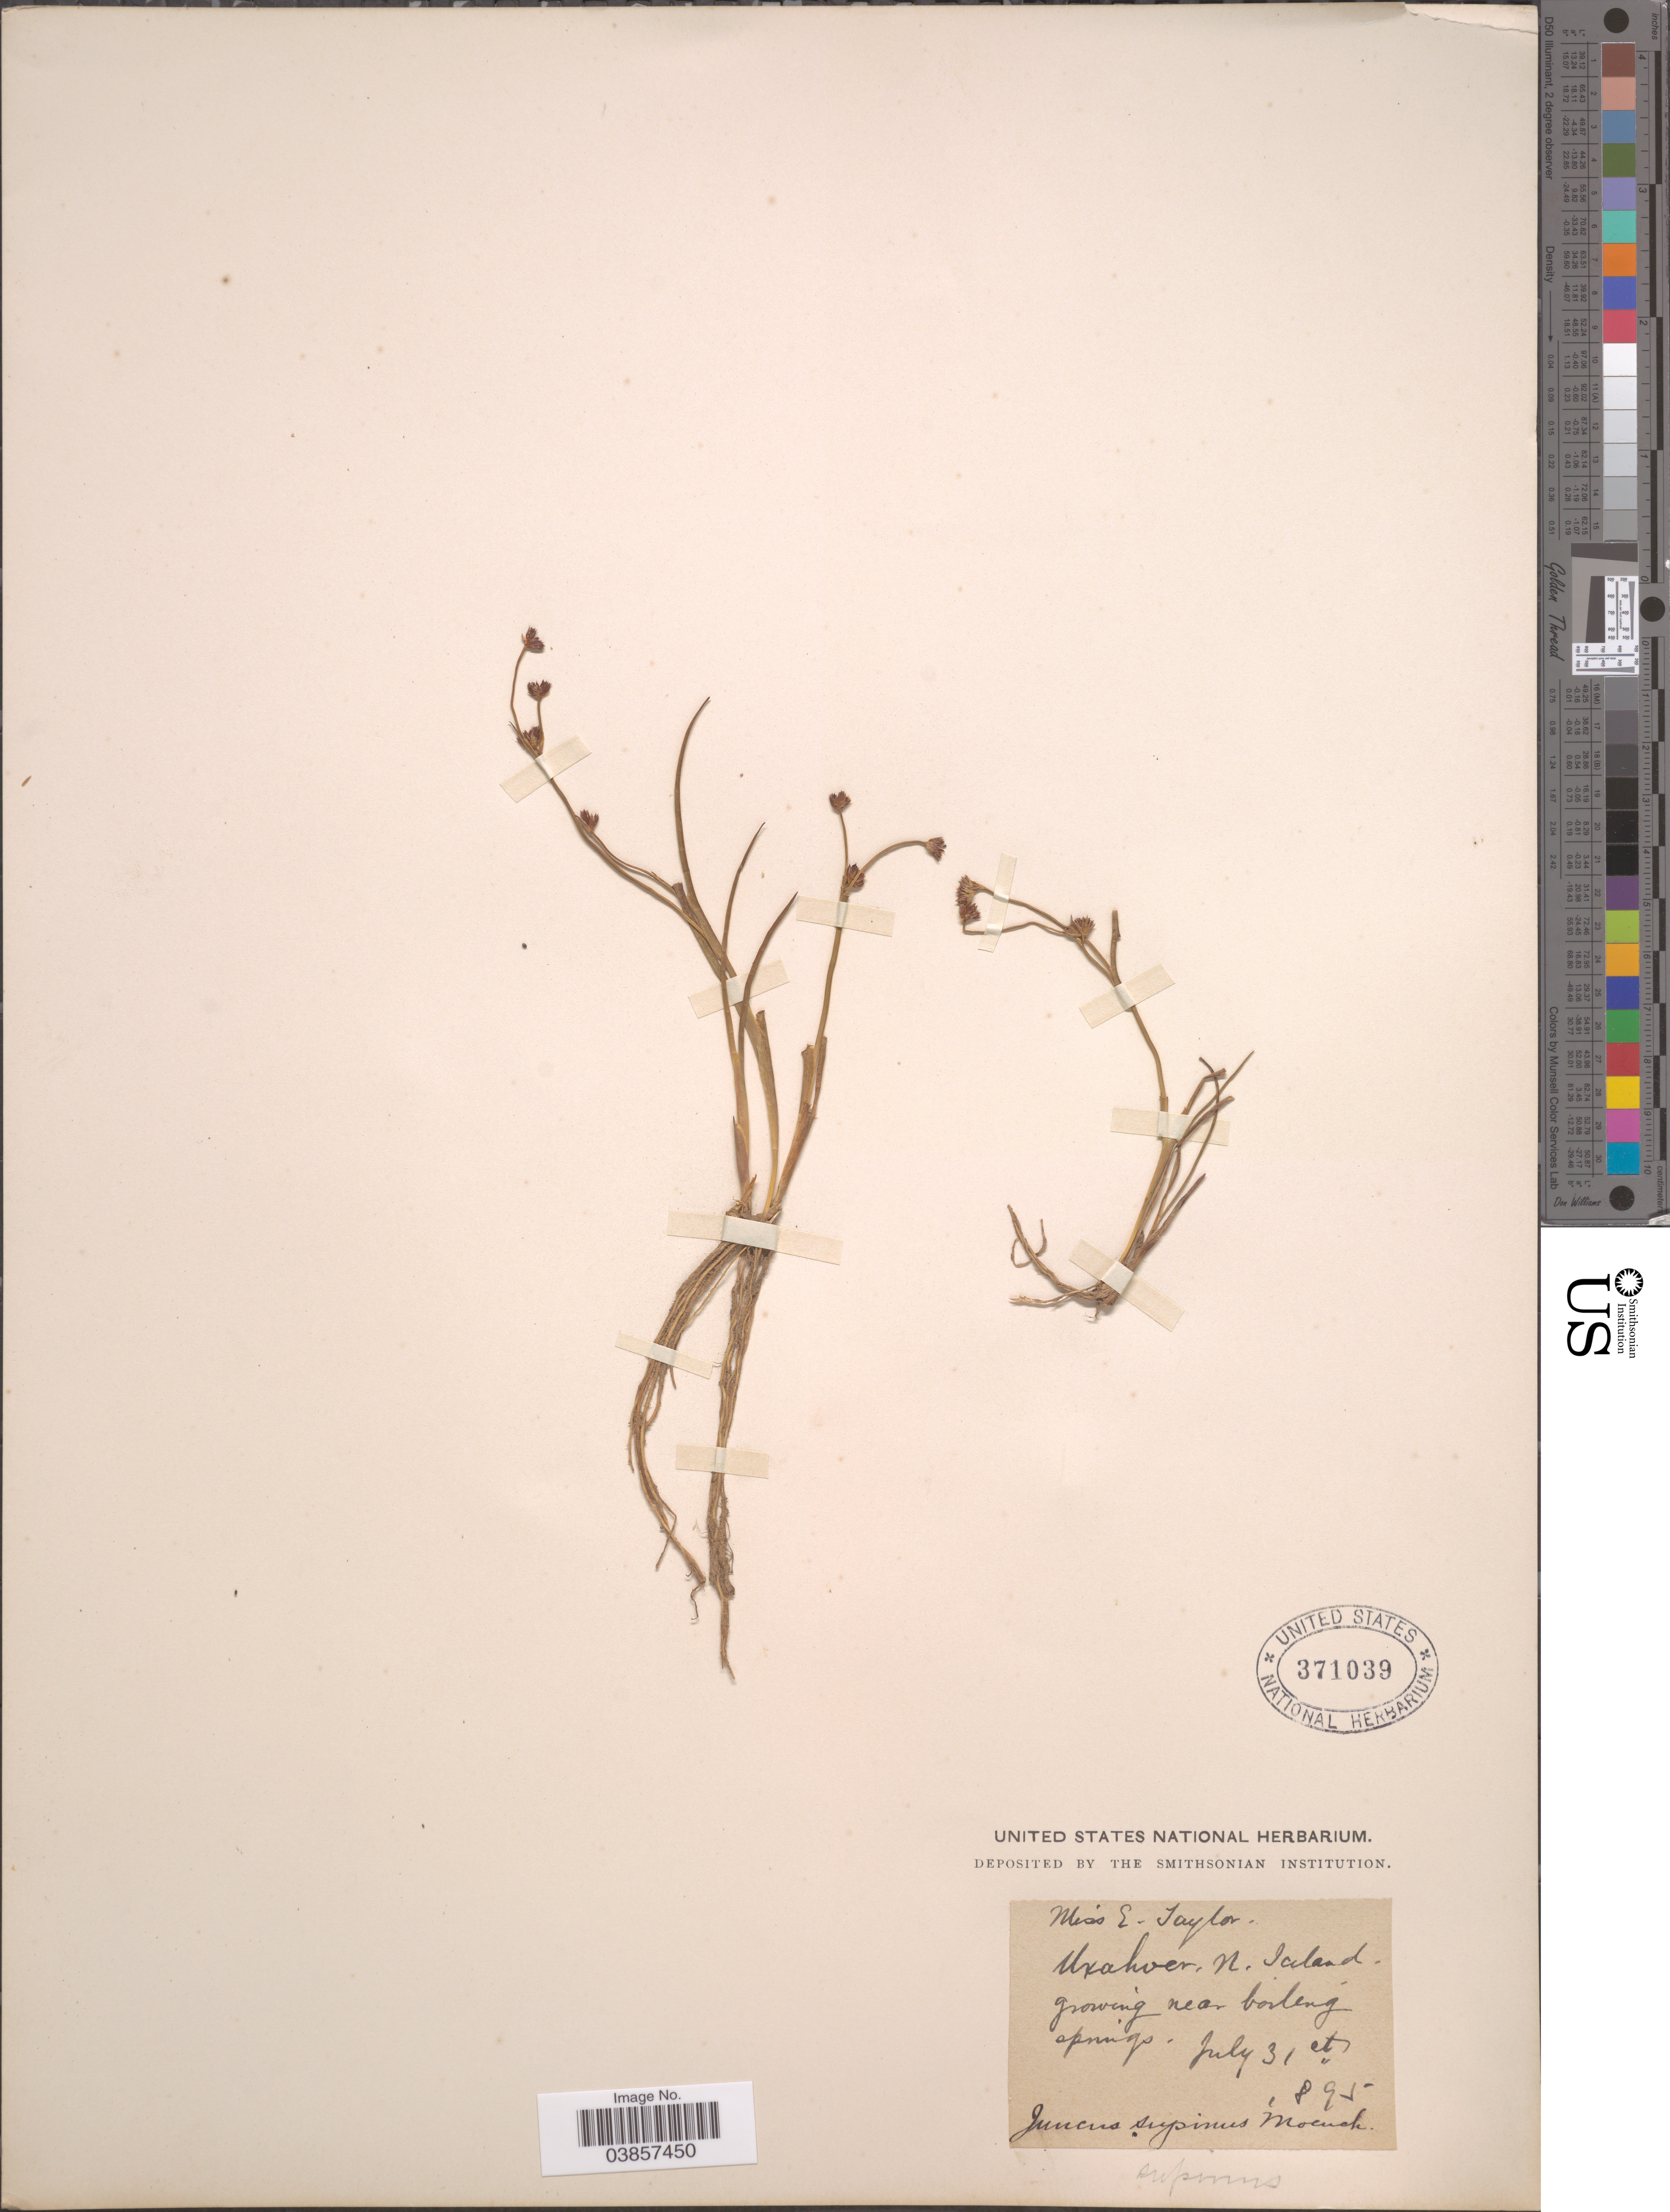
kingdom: Plantae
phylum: Tracheophyta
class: Liliopsida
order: Poales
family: Juncaceae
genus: Juncus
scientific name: Juncus supinus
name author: Moench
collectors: E. Taylor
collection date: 1895-07-31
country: Iceland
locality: Uxahoer, N. Iceland. Growing near boiling springs.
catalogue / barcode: US 371039